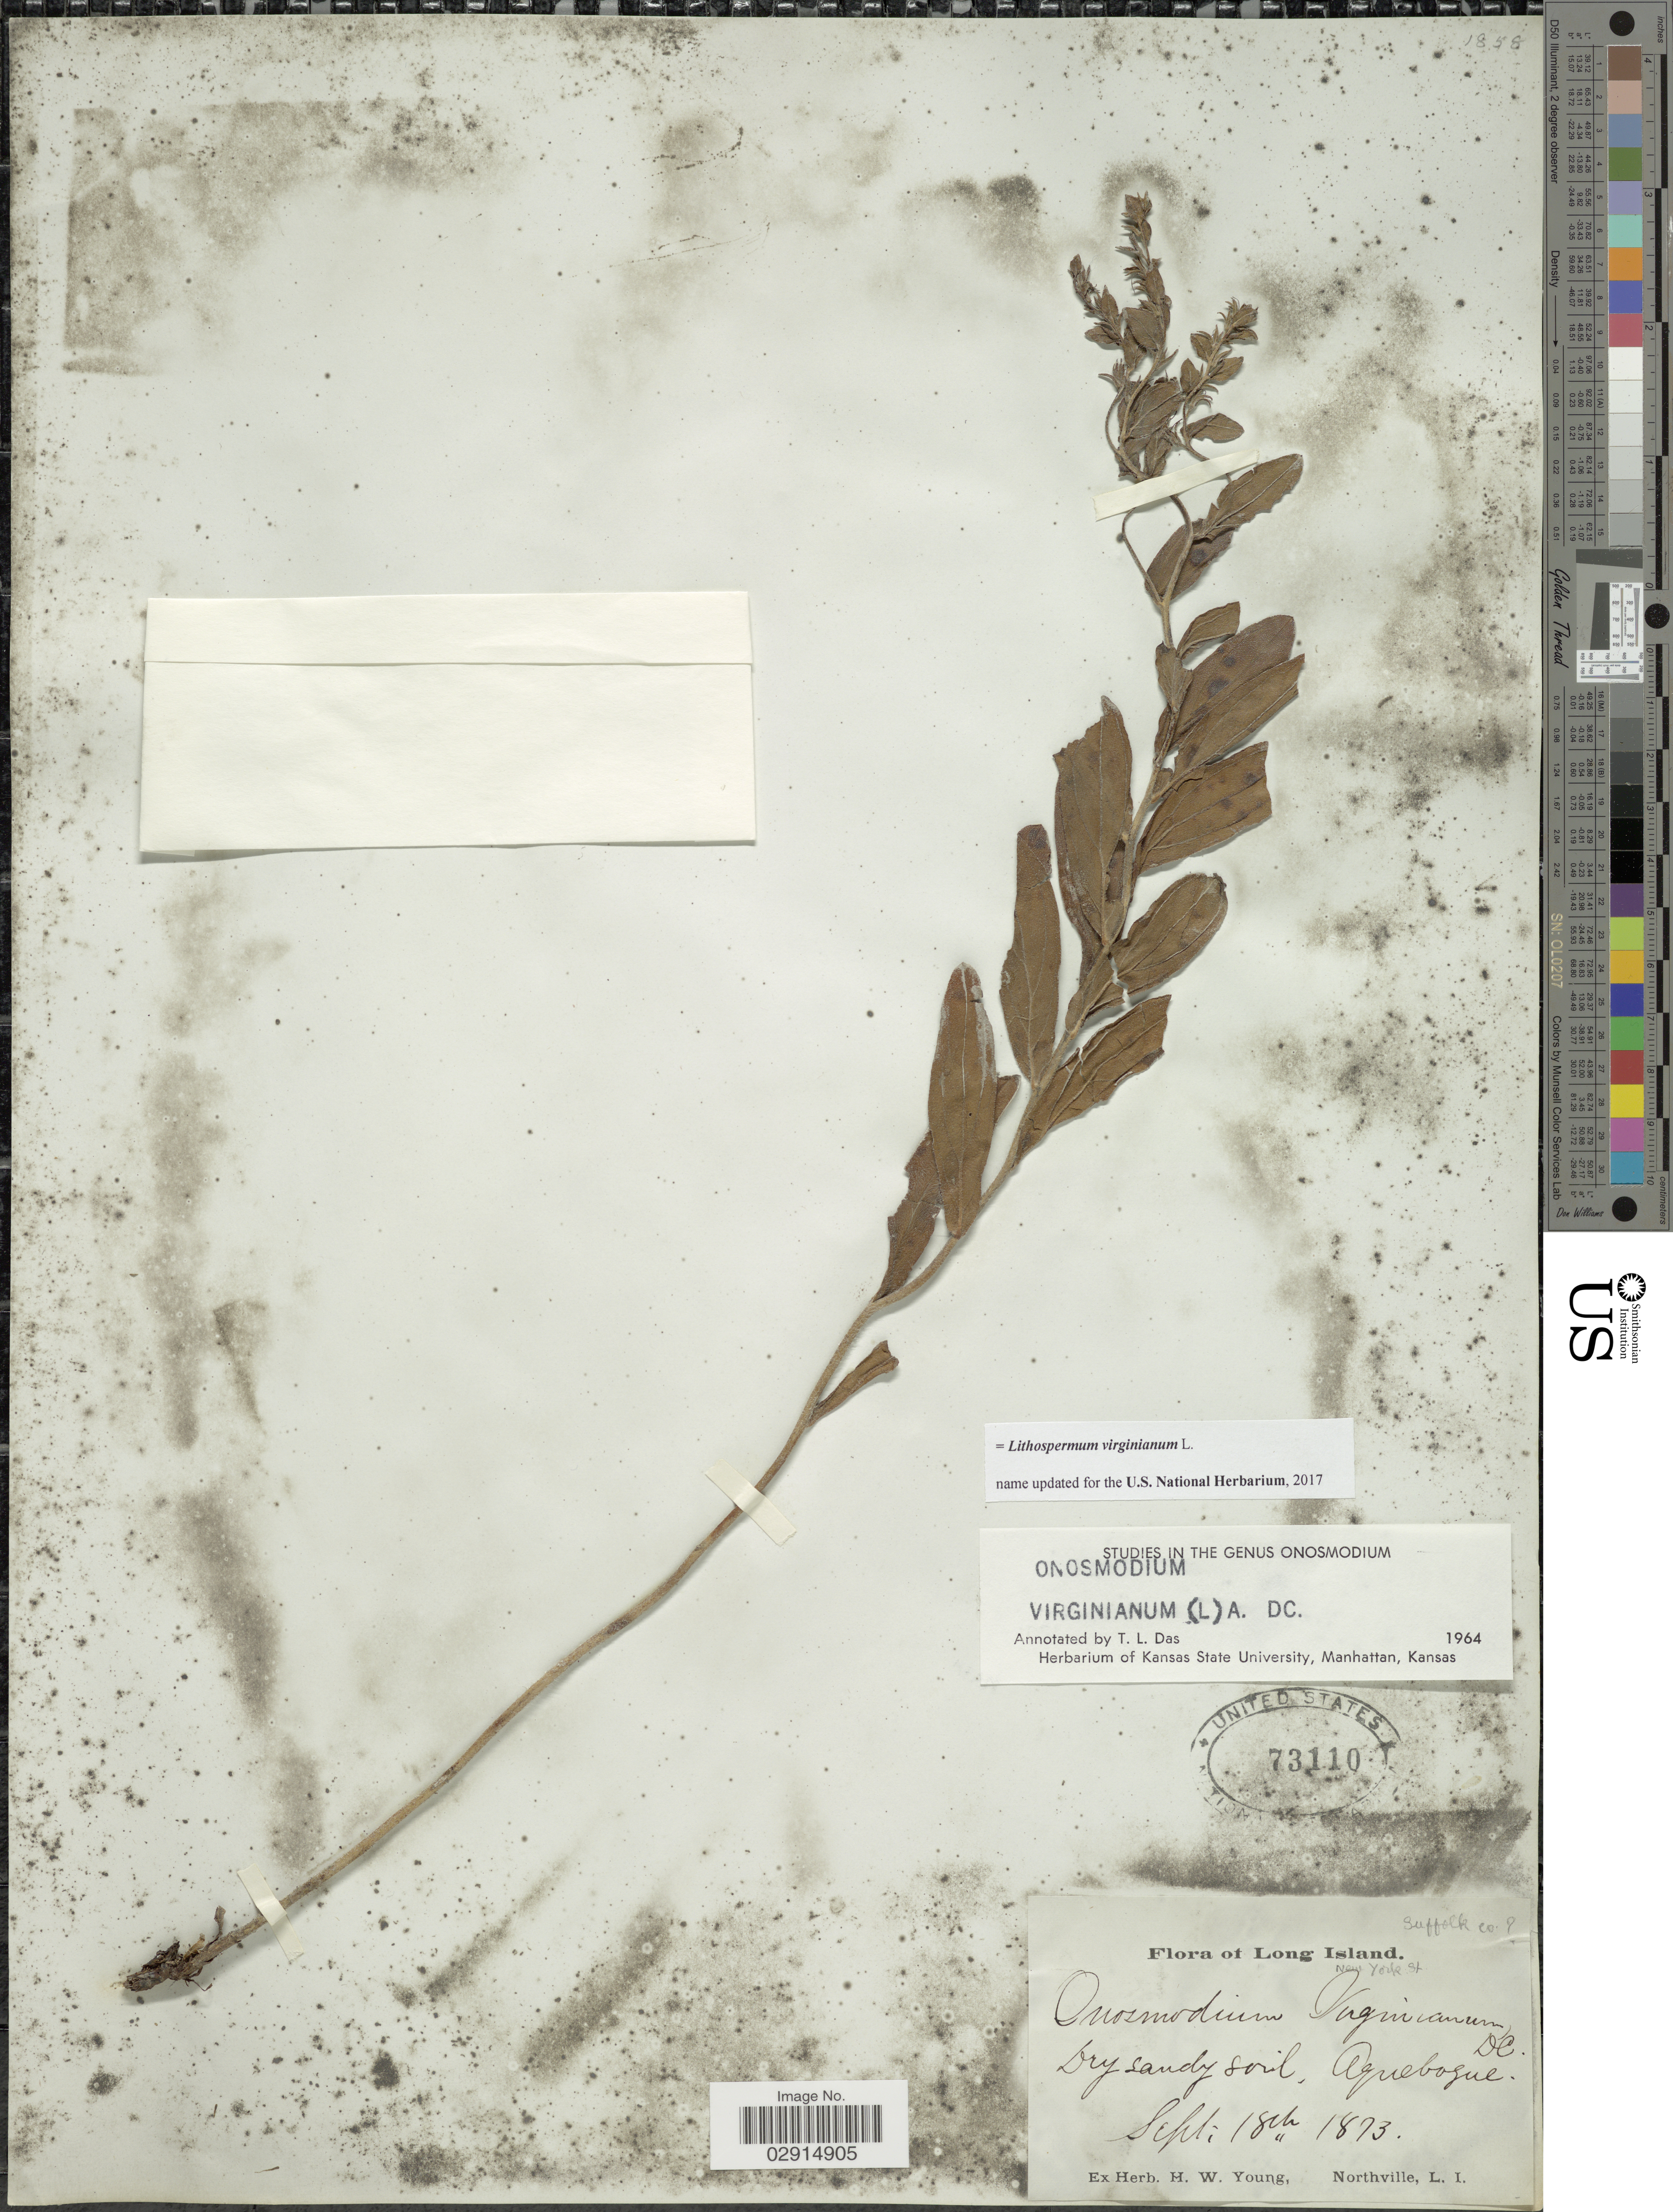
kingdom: Plantae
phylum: Tracheophyta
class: Magnoliopsida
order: Boraginales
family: Boraginaceae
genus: Lithospermum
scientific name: Lithospermum virginianum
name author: L.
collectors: ex herb. H.W. Young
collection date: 1873-09-18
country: United States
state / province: New York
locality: Dry sandy soil. Aquebogue. Suffolk Co. Long Island. New York St.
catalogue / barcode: US 73110